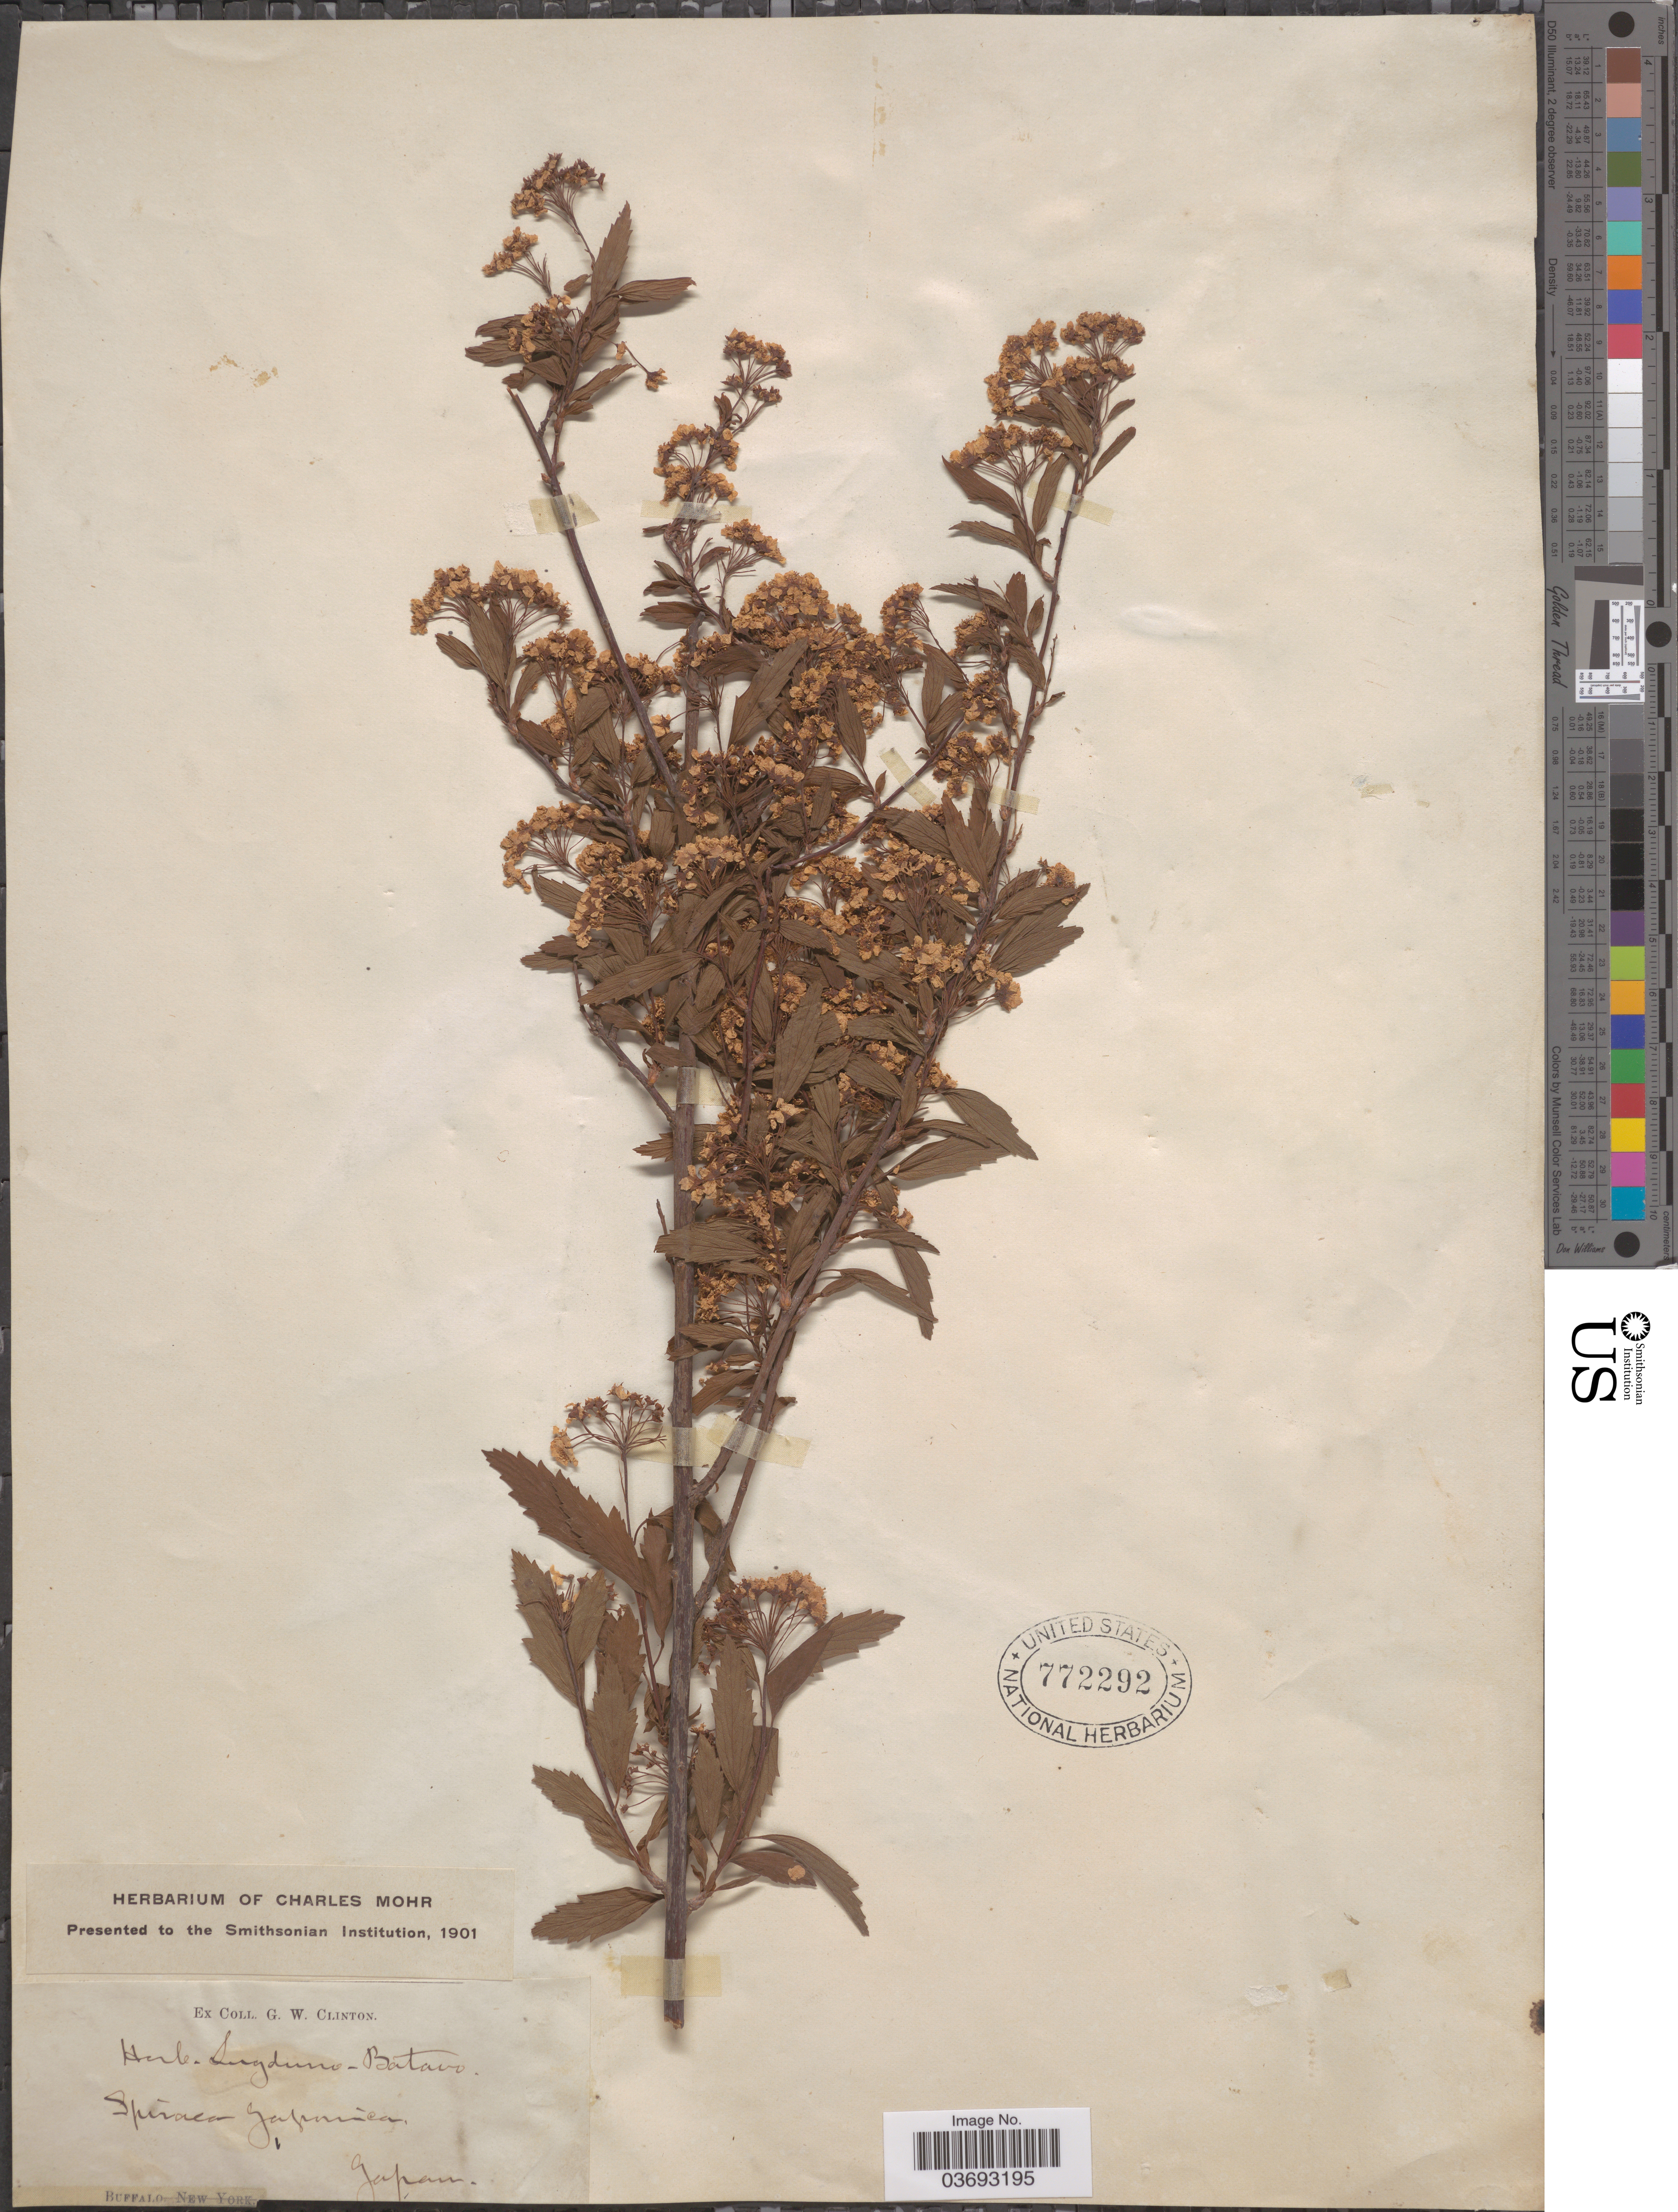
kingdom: Plantae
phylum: Tracheophyta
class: Magnoliopsida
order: Rosales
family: Rosaceae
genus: Spiraea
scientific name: Spiraea japonica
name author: L. f.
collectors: G. W. Clinton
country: Japan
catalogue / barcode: US 772292